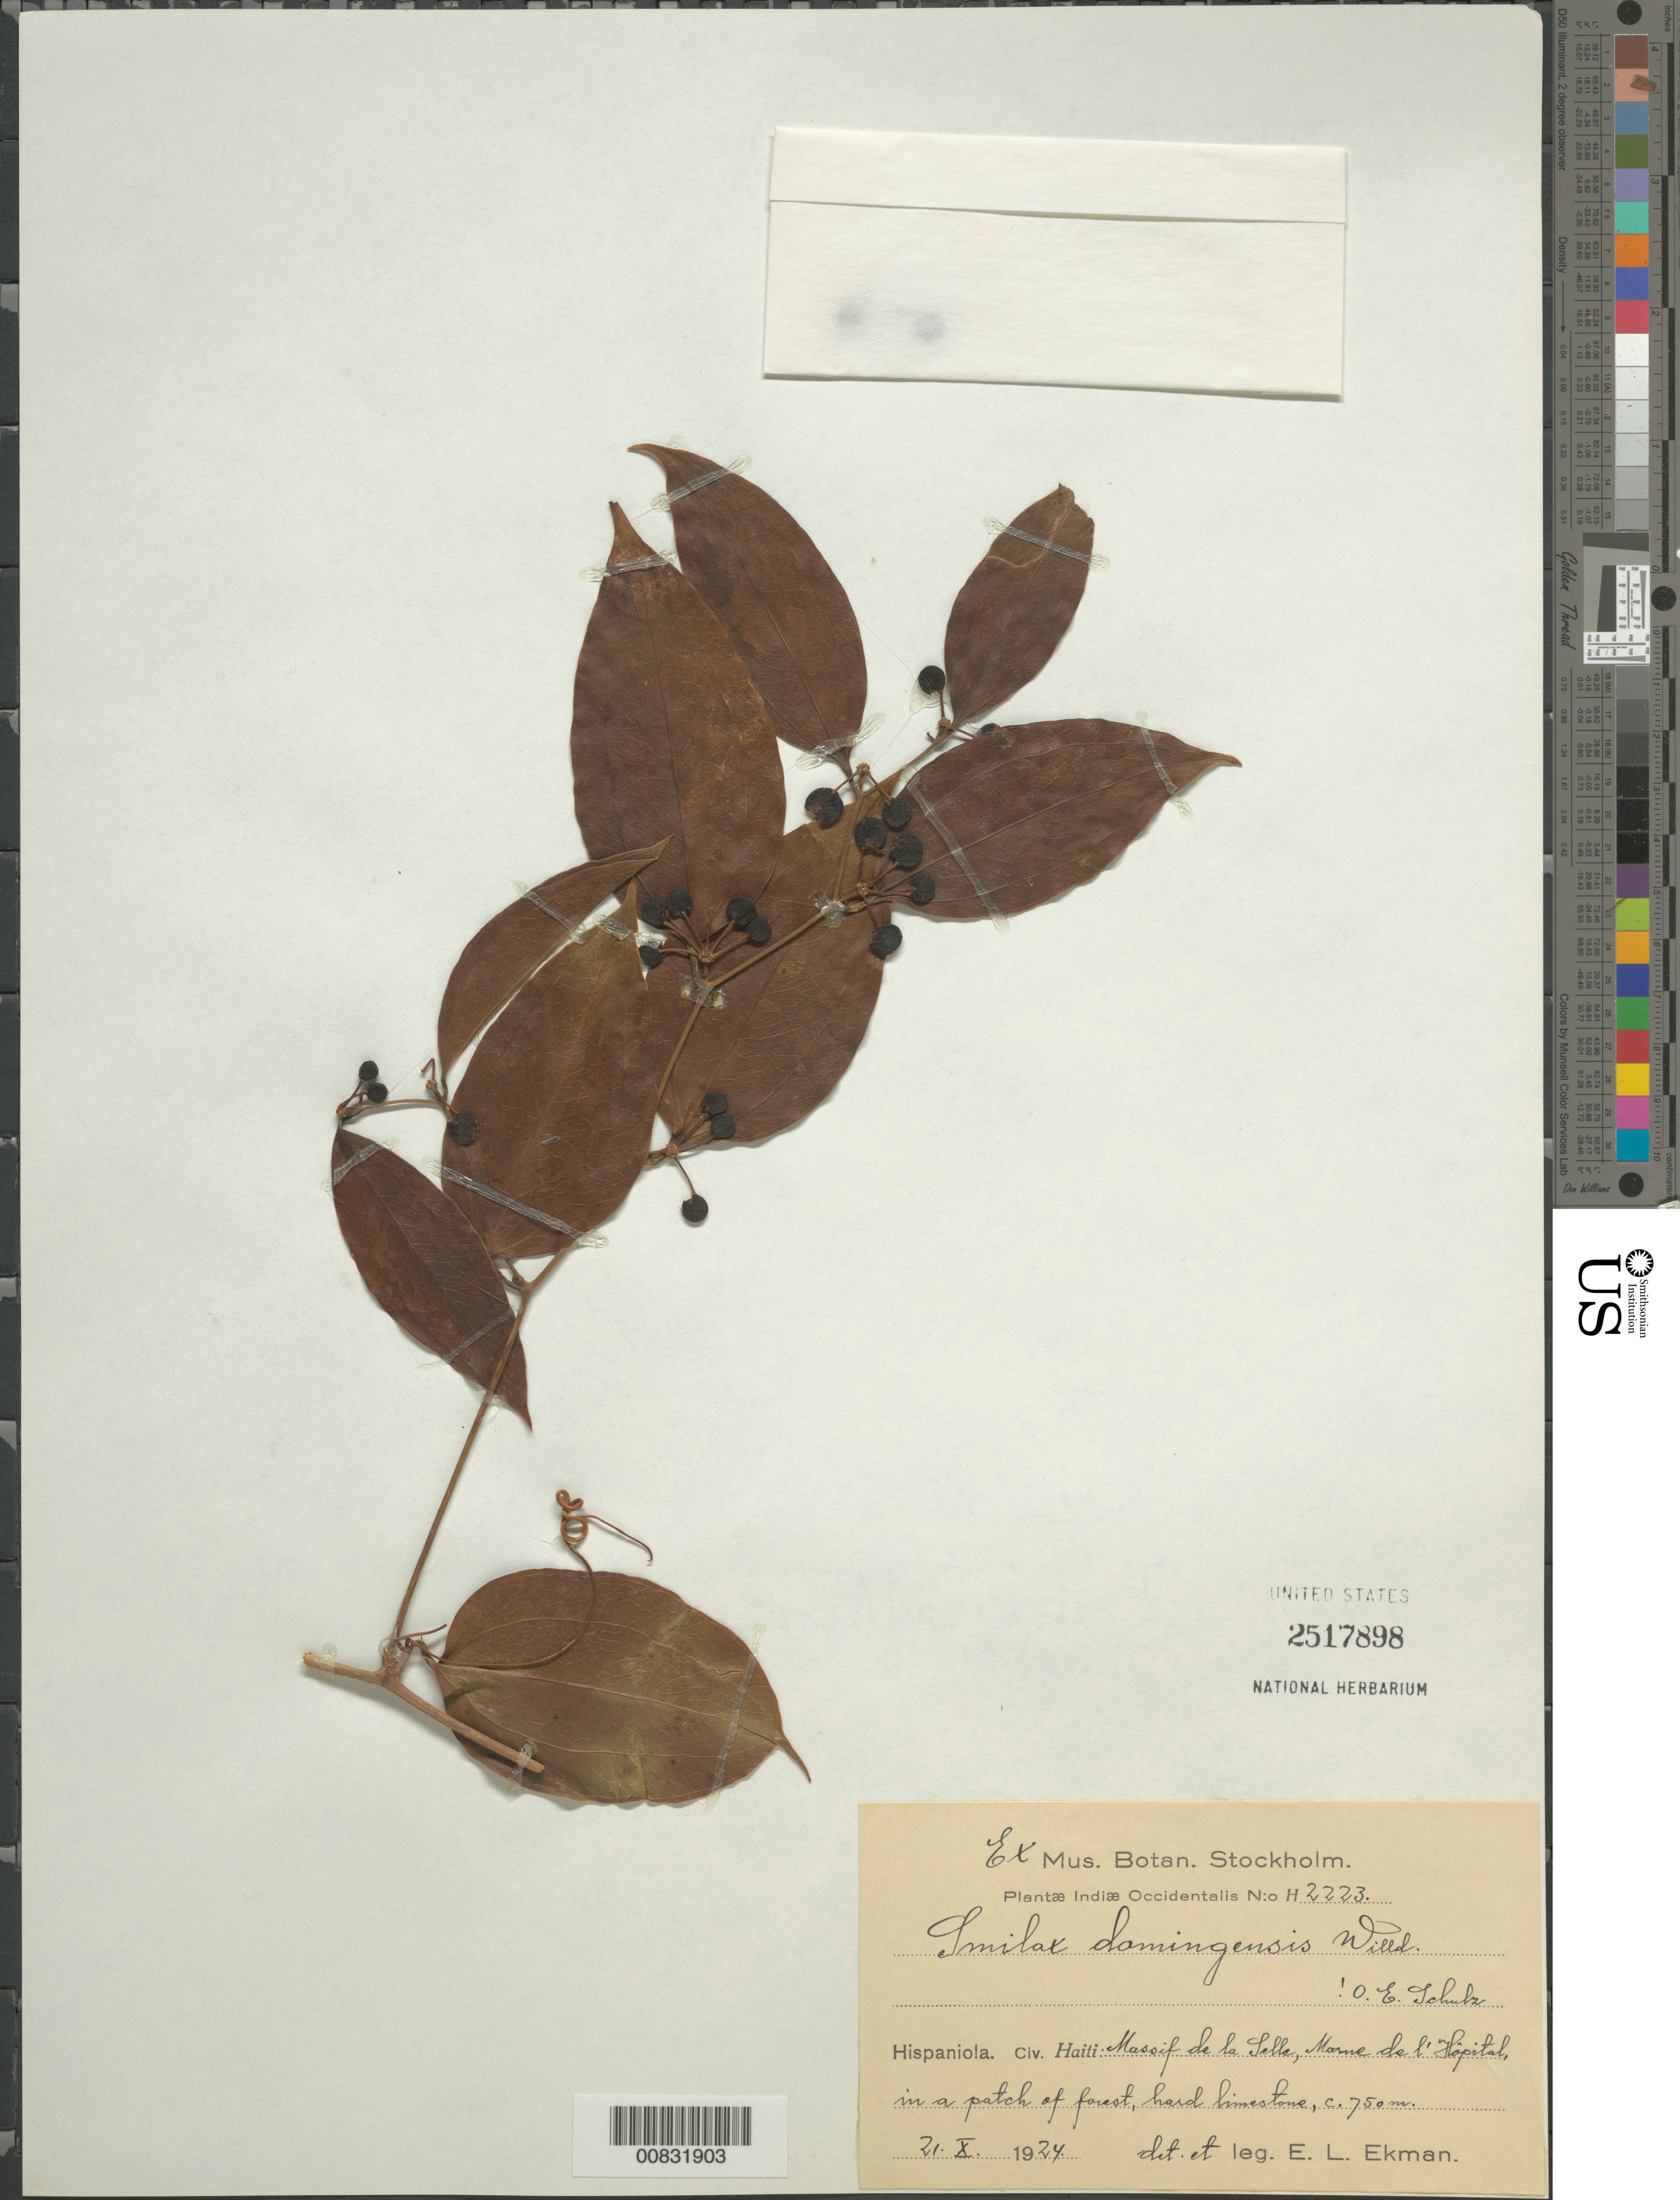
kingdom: Plantae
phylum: Tracheophyta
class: Liliopsida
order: Liliales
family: Smilacaceae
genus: Smilax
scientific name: Smilax domingensis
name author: Willd.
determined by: Schulz, Otto E.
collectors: E. L. Ekman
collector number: H 2223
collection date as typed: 21 Oct 1924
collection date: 1924-10-21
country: Haiti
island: Hispaniola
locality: Massif de la Selle, Morne de l'Hôpital, in a patch of forest.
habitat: Forest. Hard limestone.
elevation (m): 750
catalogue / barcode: US 2517898